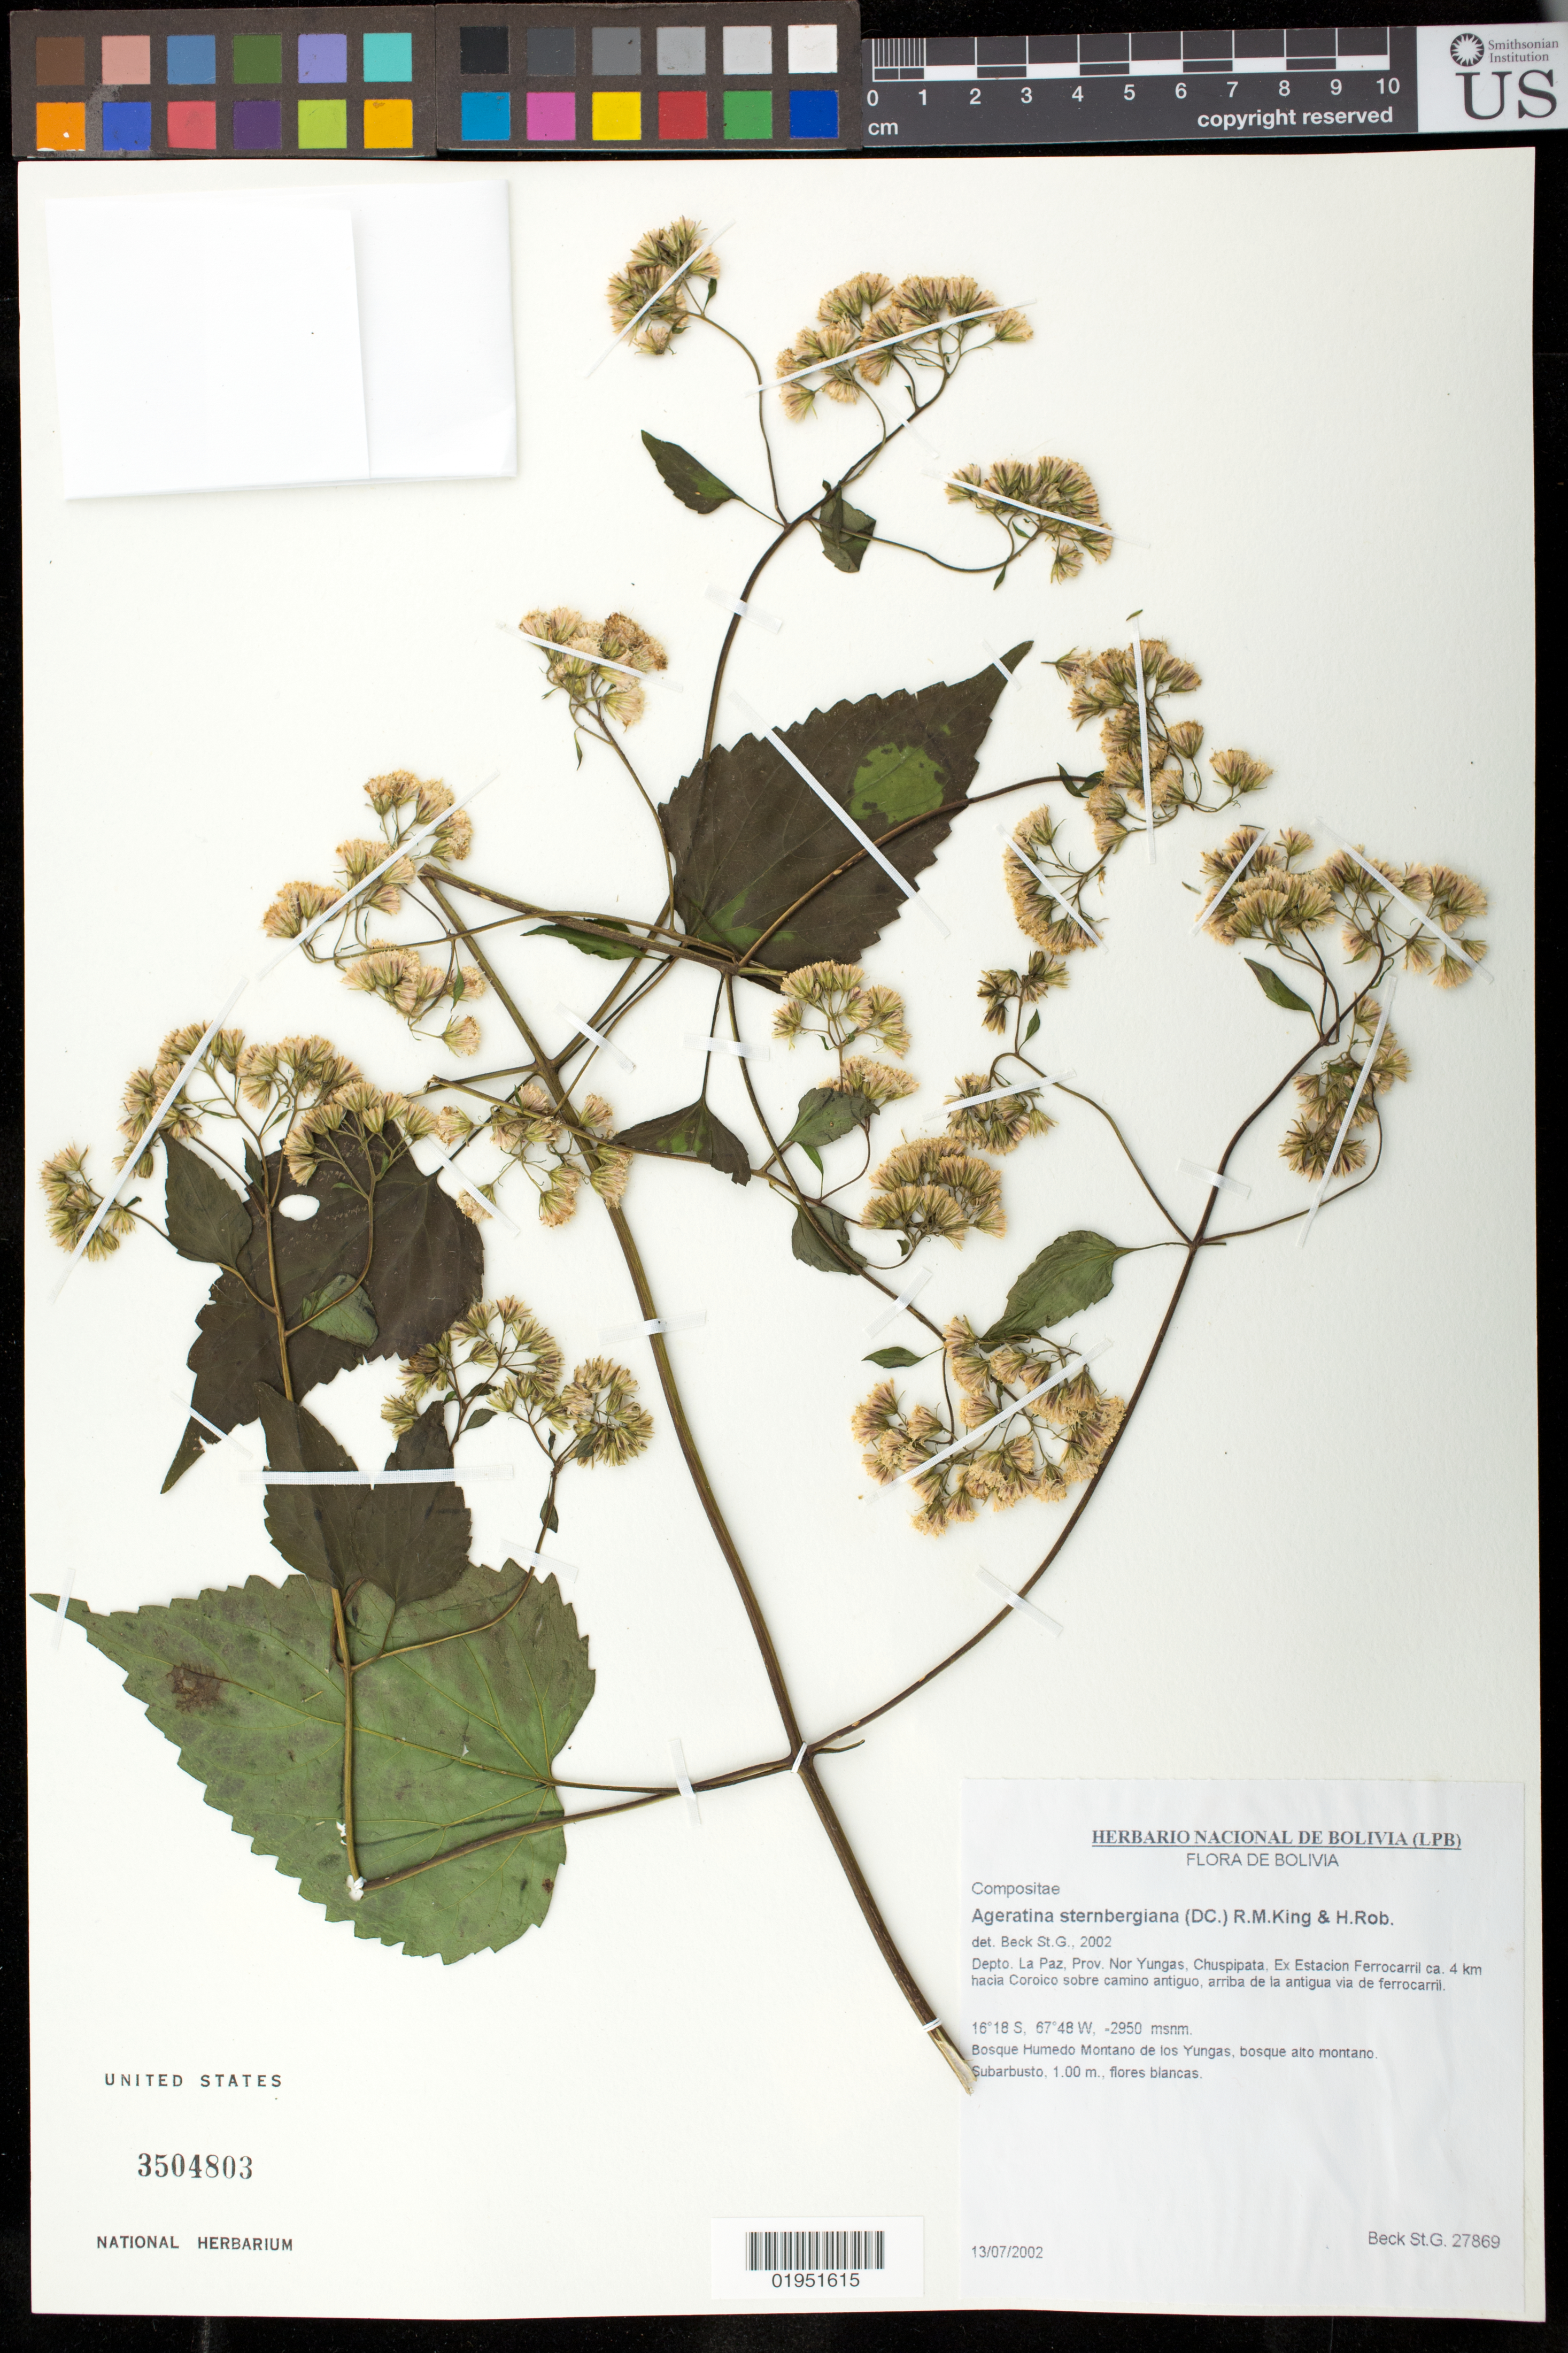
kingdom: Plantae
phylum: Tracheophyta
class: Magnoliopsida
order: Asterales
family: Asteraceae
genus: Ageratina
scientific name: Ageratina sternbergiana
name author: (DC.) R.M. King & H. Rob.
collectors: S. G. Beck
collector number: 27869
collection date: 2002-07-13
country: Bolivia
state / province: La Paz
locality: Prov. Nor Yungas, Chuspipata, Ex Estacion Ferrocarril ca 4 km hacia Coroico sobre camino antiguo, arriba de la antigua via de ferrocarril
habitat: Bosque humedo montano de los Yungas, bosque alto montano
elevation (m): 2950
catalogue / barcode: US 3504803